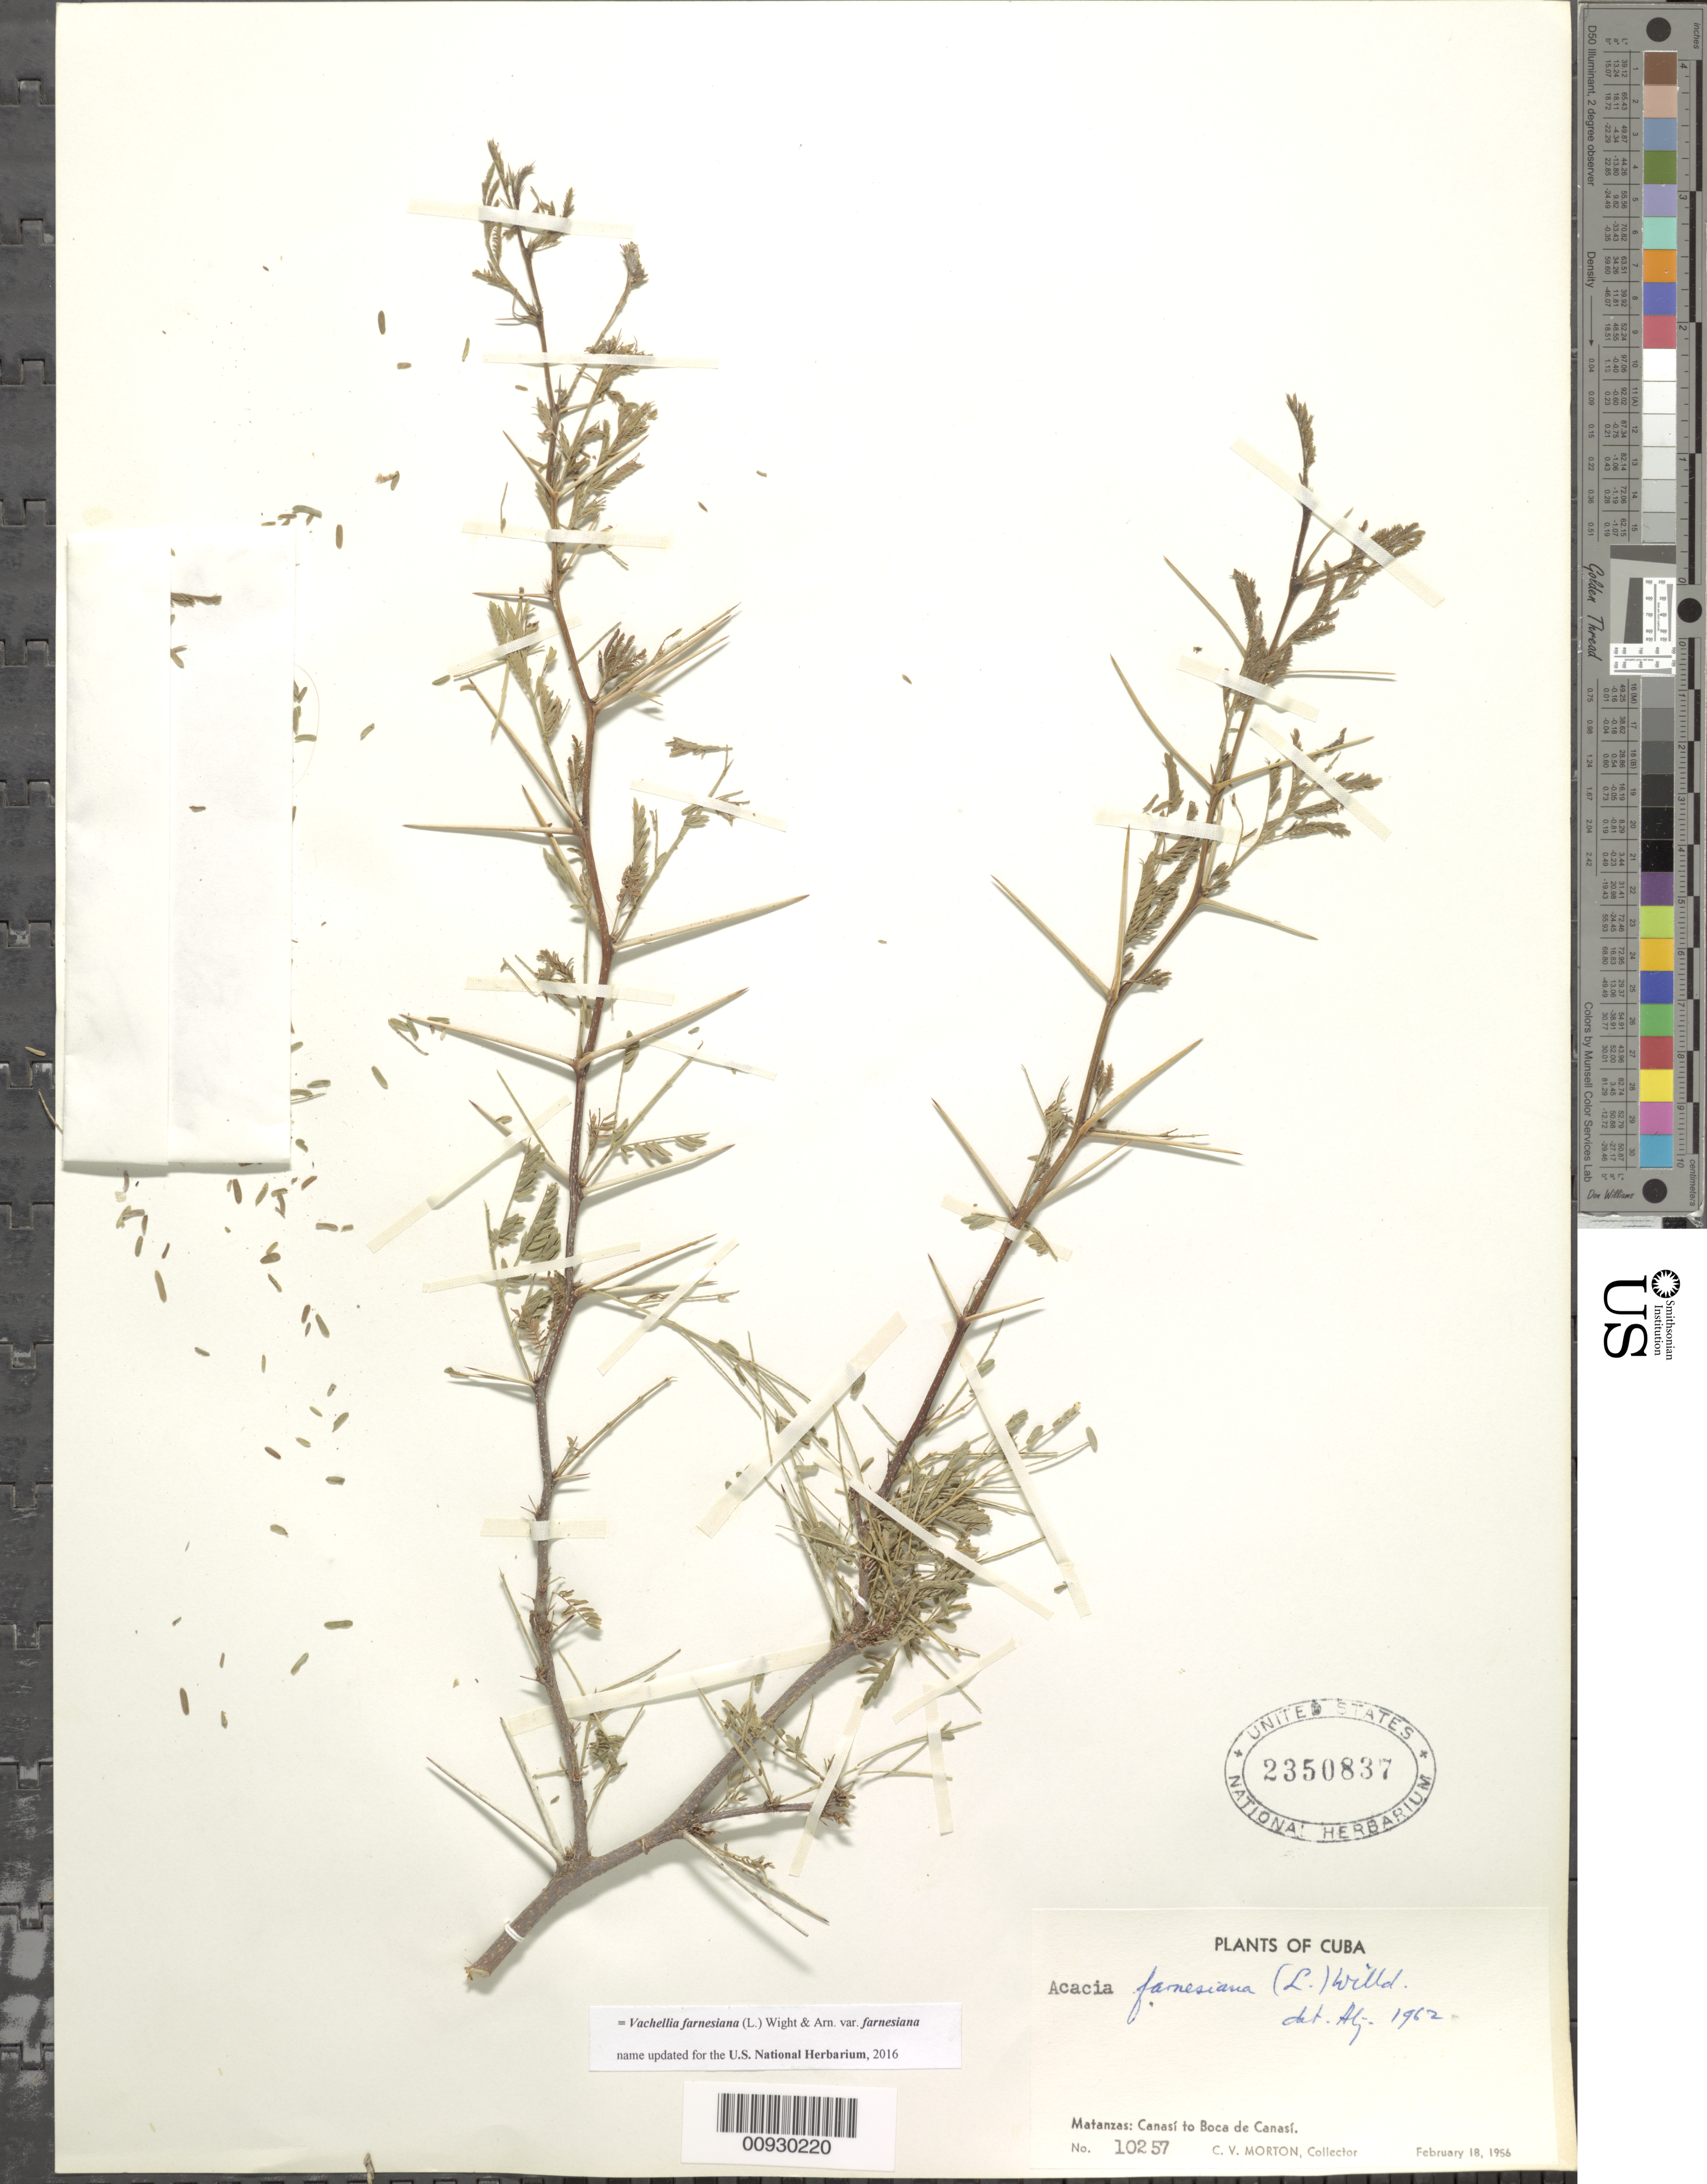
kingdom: Plantae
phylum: Tracheophyta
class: Magnoliopsida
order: Fabales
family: Fabaceae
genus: Vachellia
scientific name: Vachellia farnesiana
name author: (L.) Wight & Arn.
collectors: C. V. Morton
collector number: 10257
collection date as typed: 18 Feb 1956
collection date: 1956-02-18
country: Cuba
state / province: Matanzas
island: Cuba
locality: Canasi to Boca de Canasi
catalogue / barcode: US 2350837